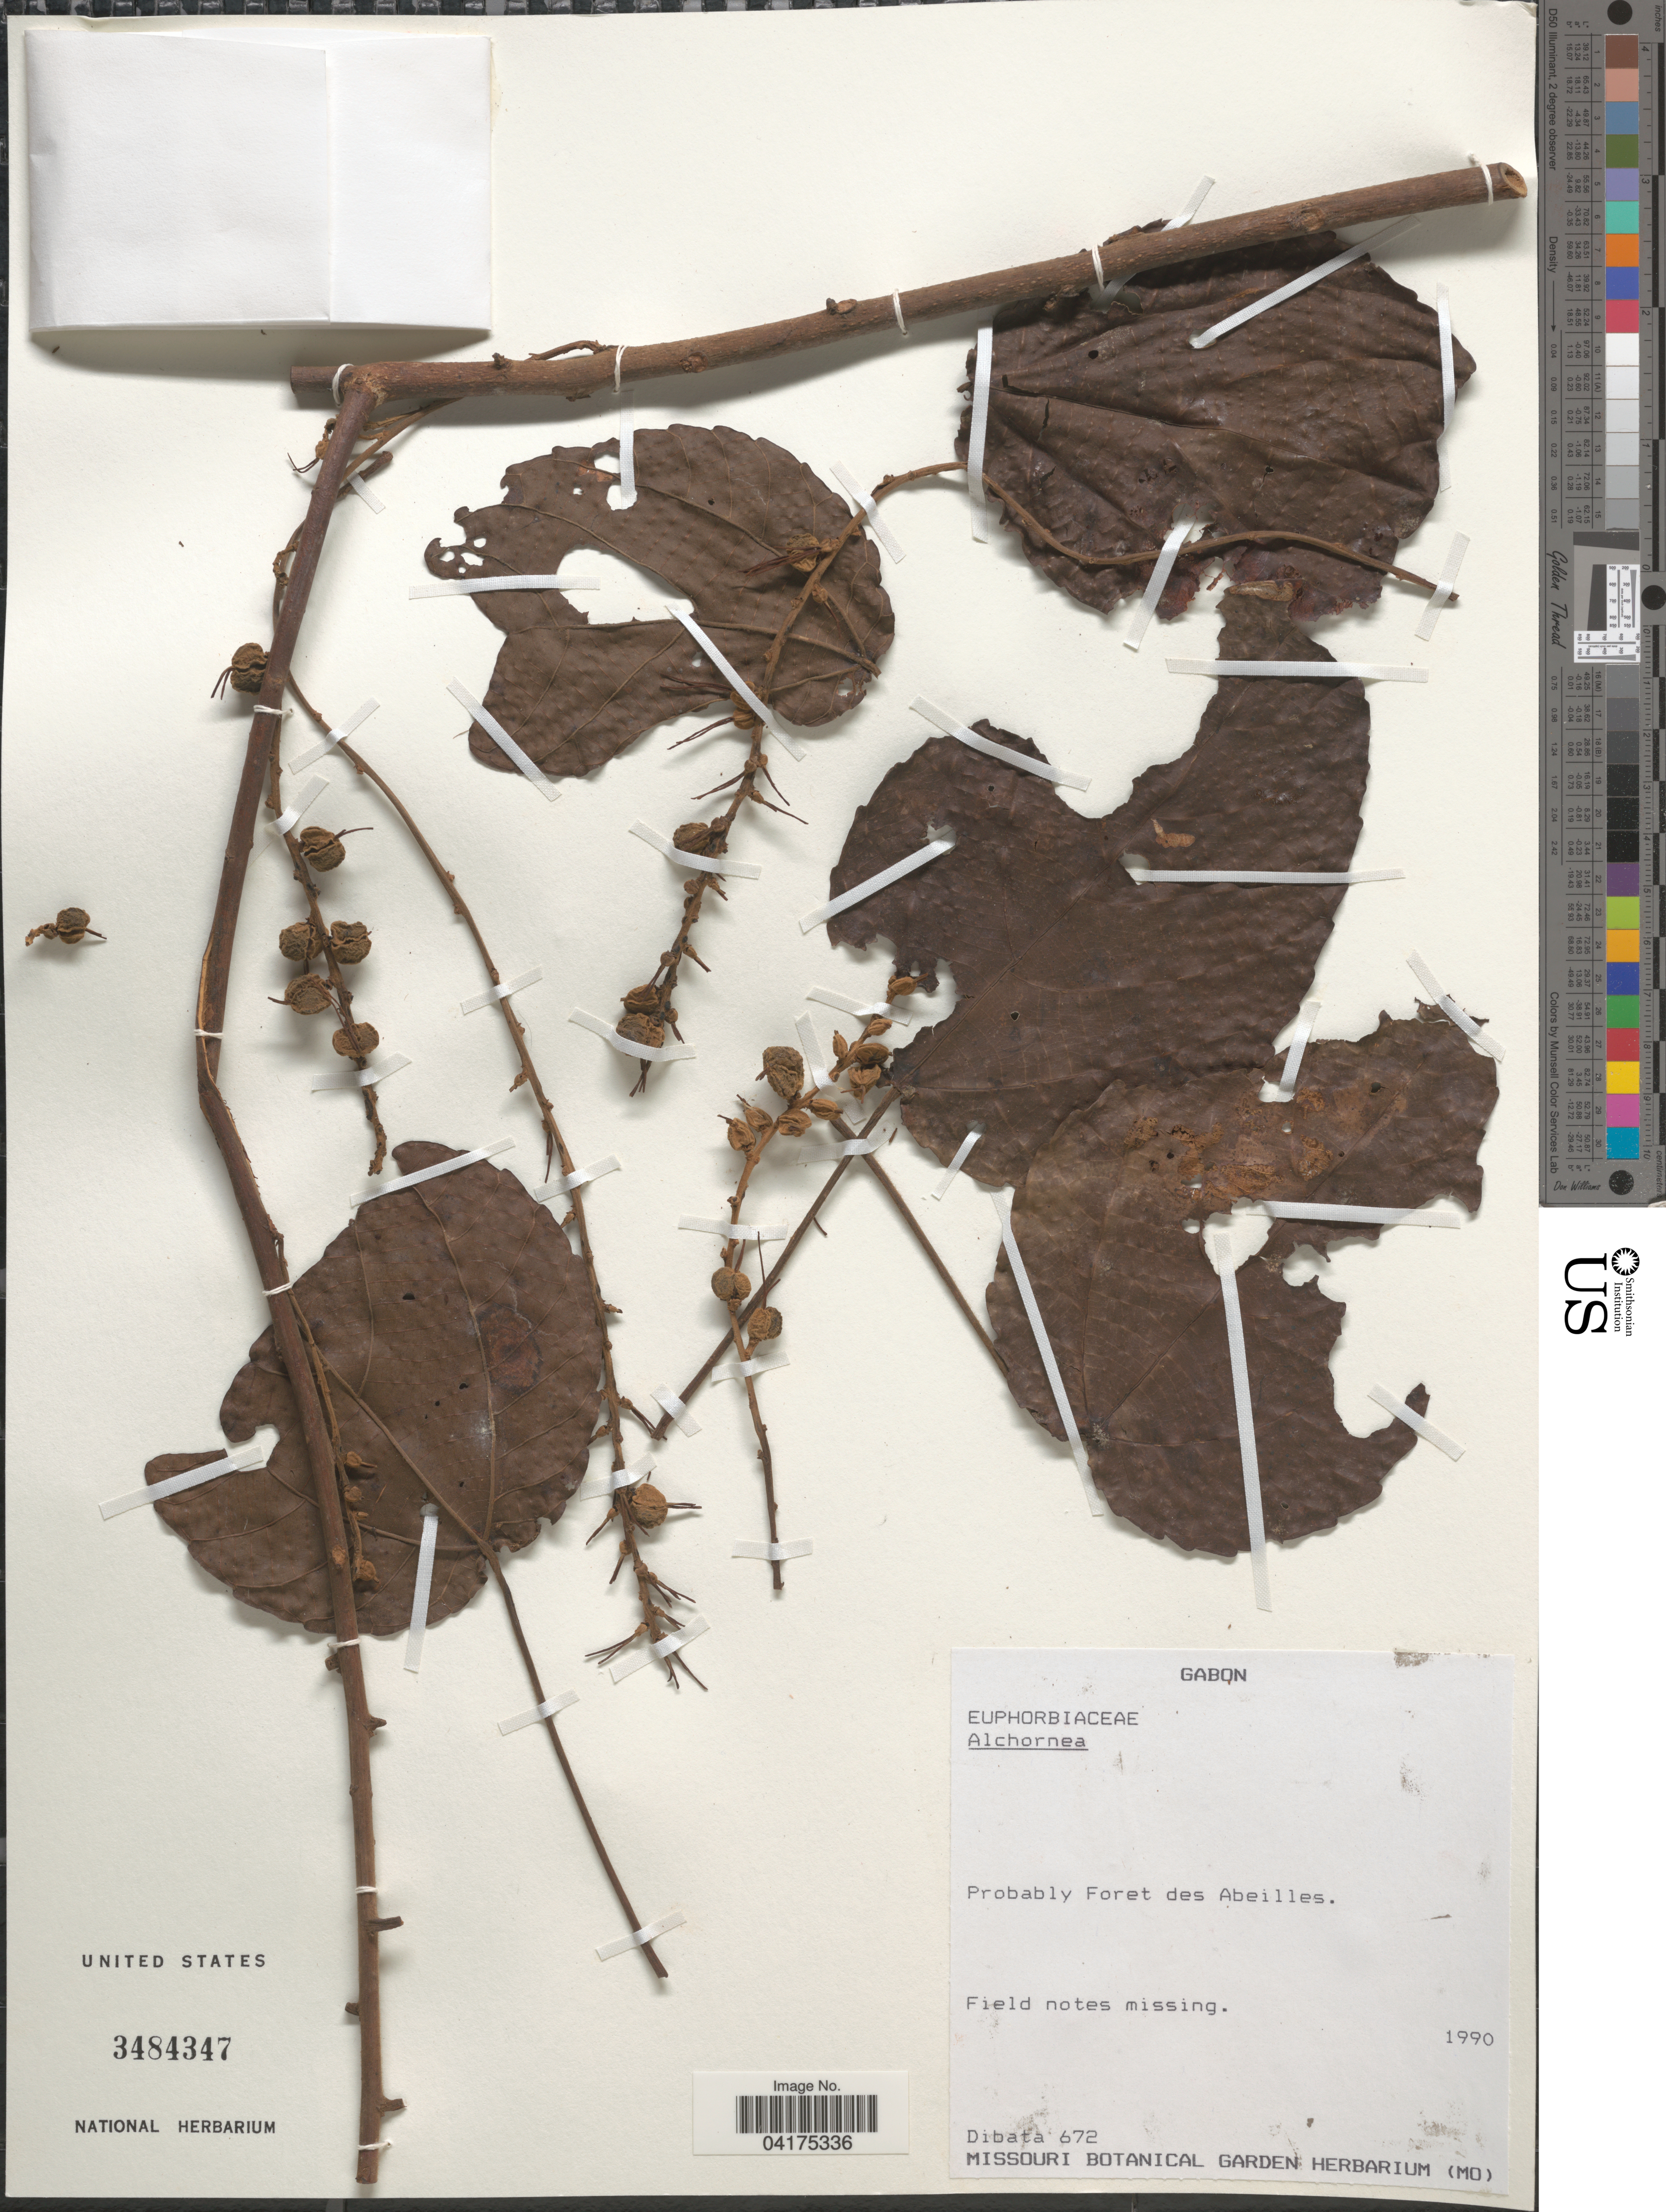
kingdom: Plantae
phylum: Tracheophyta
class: Magnoliopsida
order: Malpighiales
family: Euphorbiaceae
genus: Alchornea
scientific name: Alchornea sp.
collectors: Dibata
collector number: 672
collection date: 1990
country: Gabon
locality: Probably Foret des Abeilles.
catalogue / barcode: US 3484347